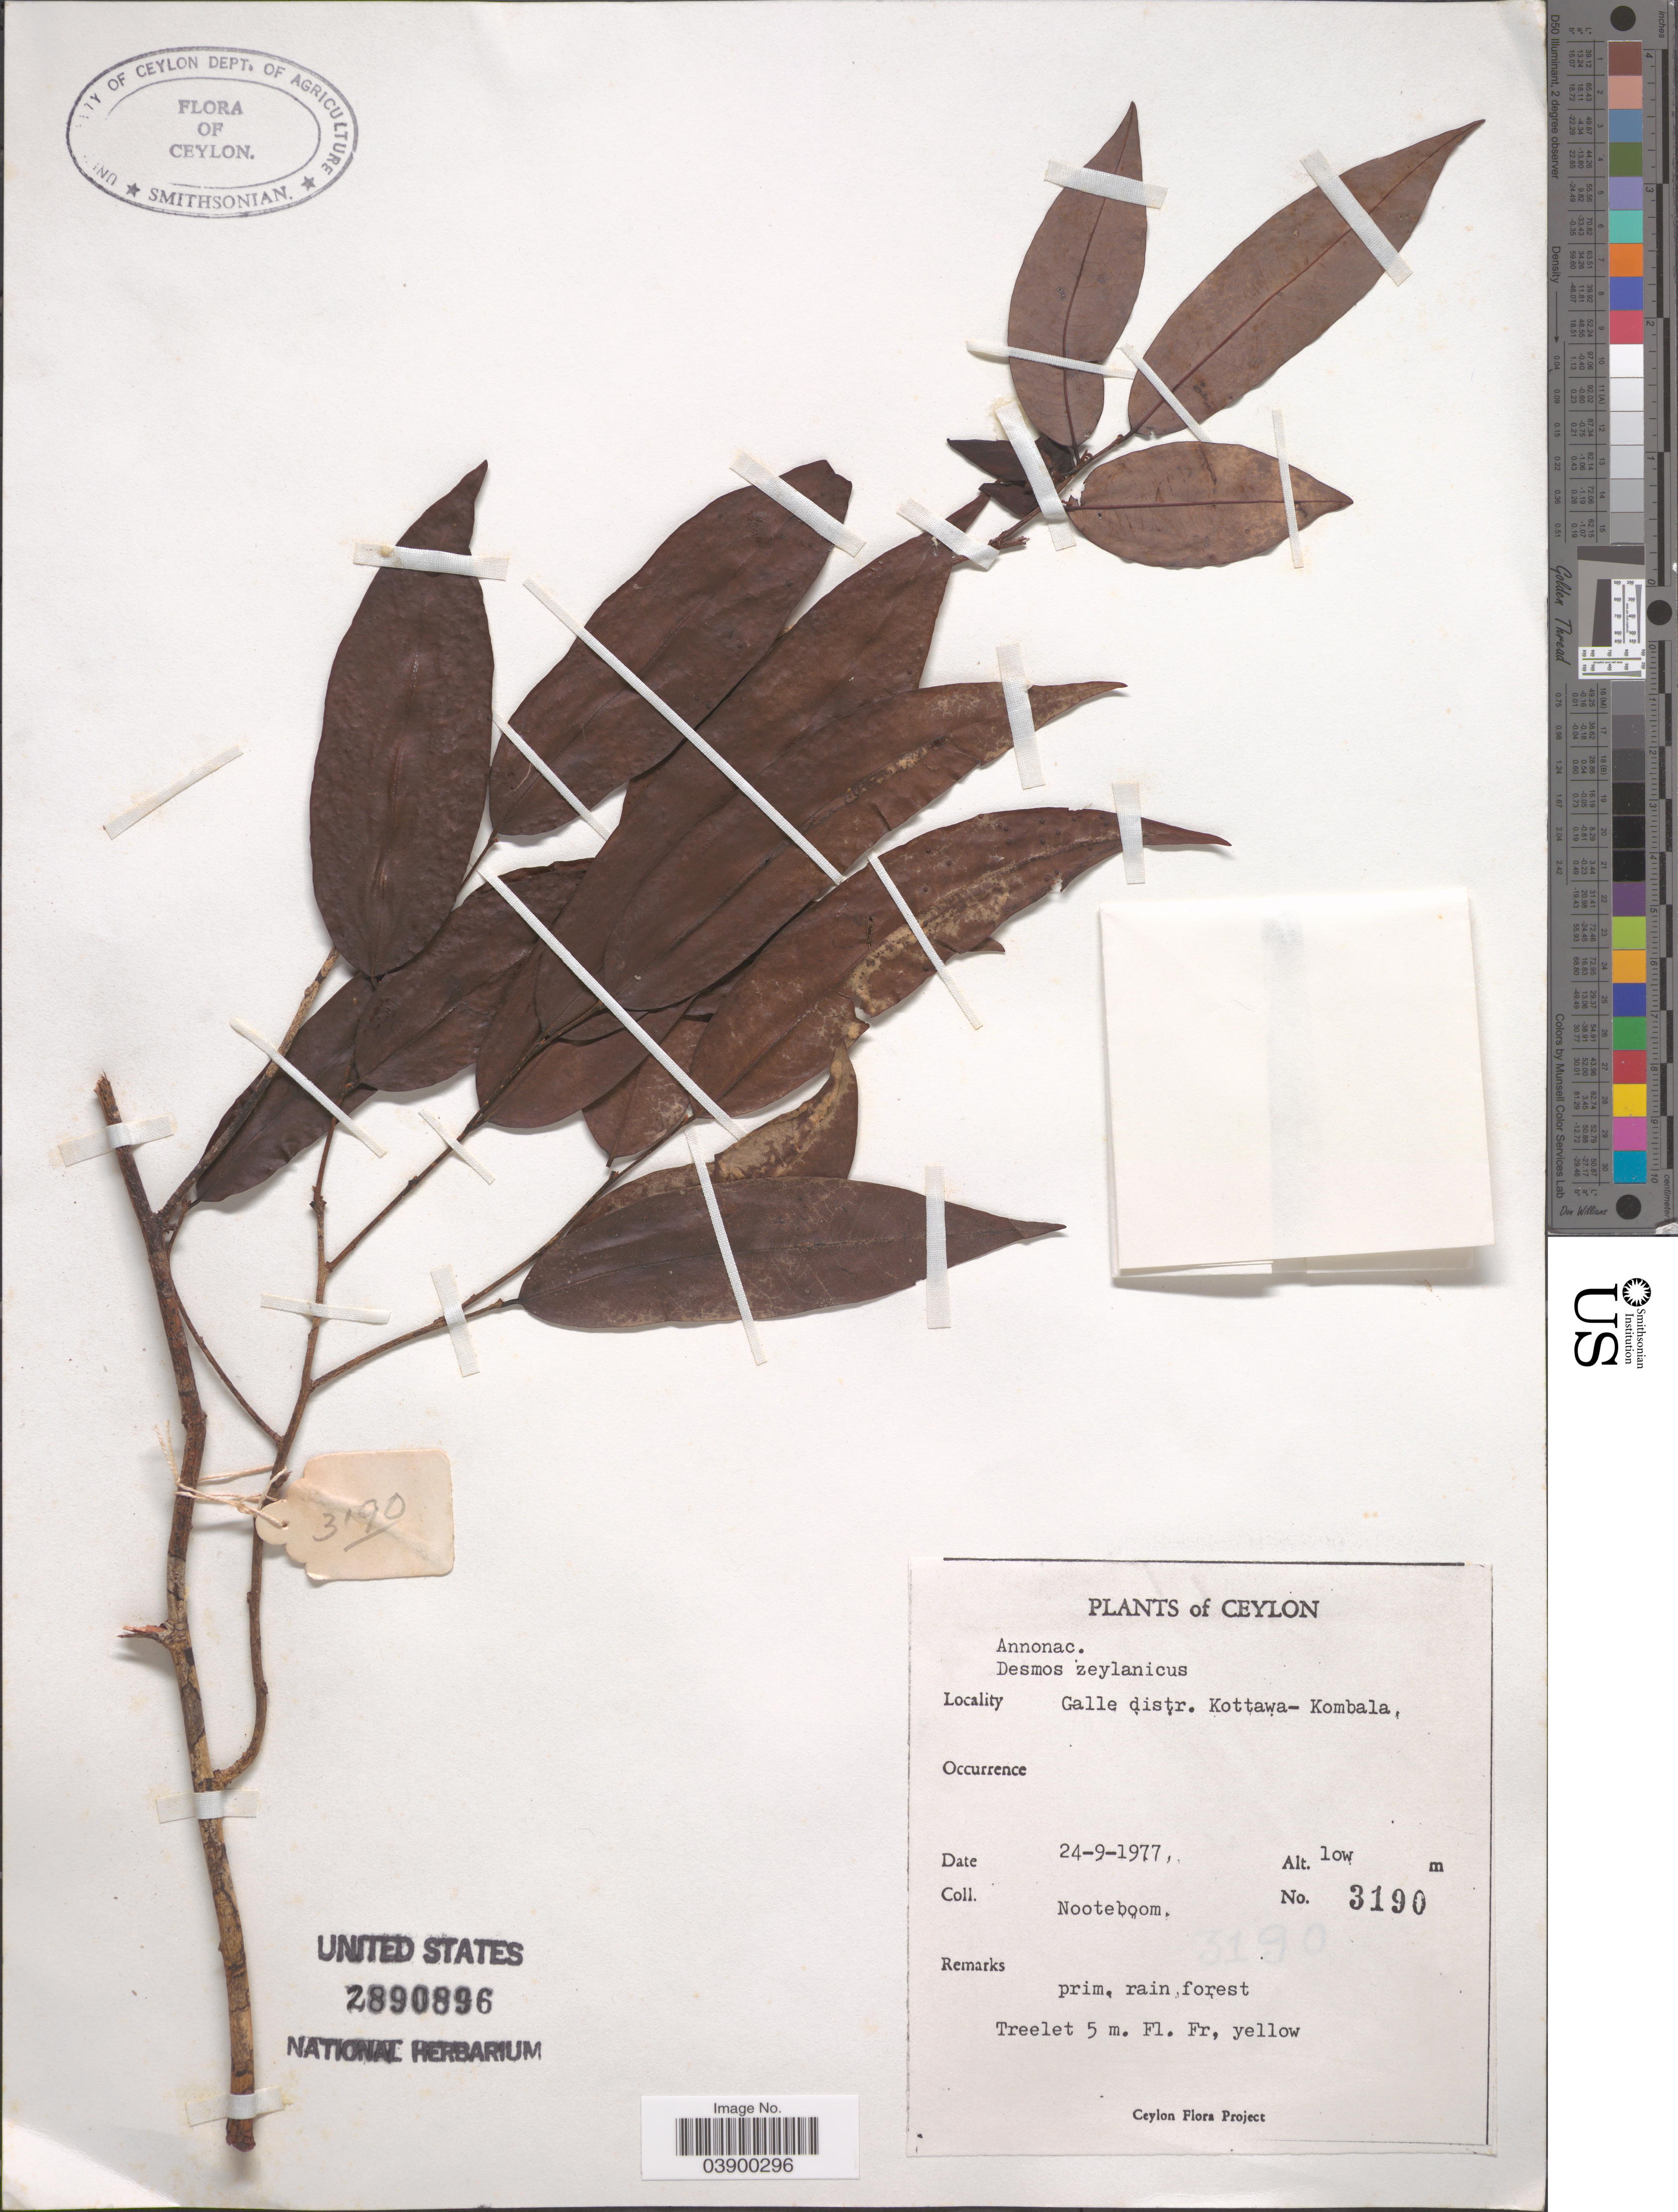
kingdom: Plantae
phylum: Tracheophyta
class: Magnoliopsida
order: Magnoliales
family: Annonaceae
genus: Desmos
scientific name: Desmos zeylanicus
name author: (Hook. f. & Thomson) Saff.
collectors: Nooteboom, --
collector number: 3190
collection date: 1977-09-24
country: Sri Lanka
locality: Ceylon. Galle distr. Kottawa-Kombala.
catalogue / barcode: US 2890896